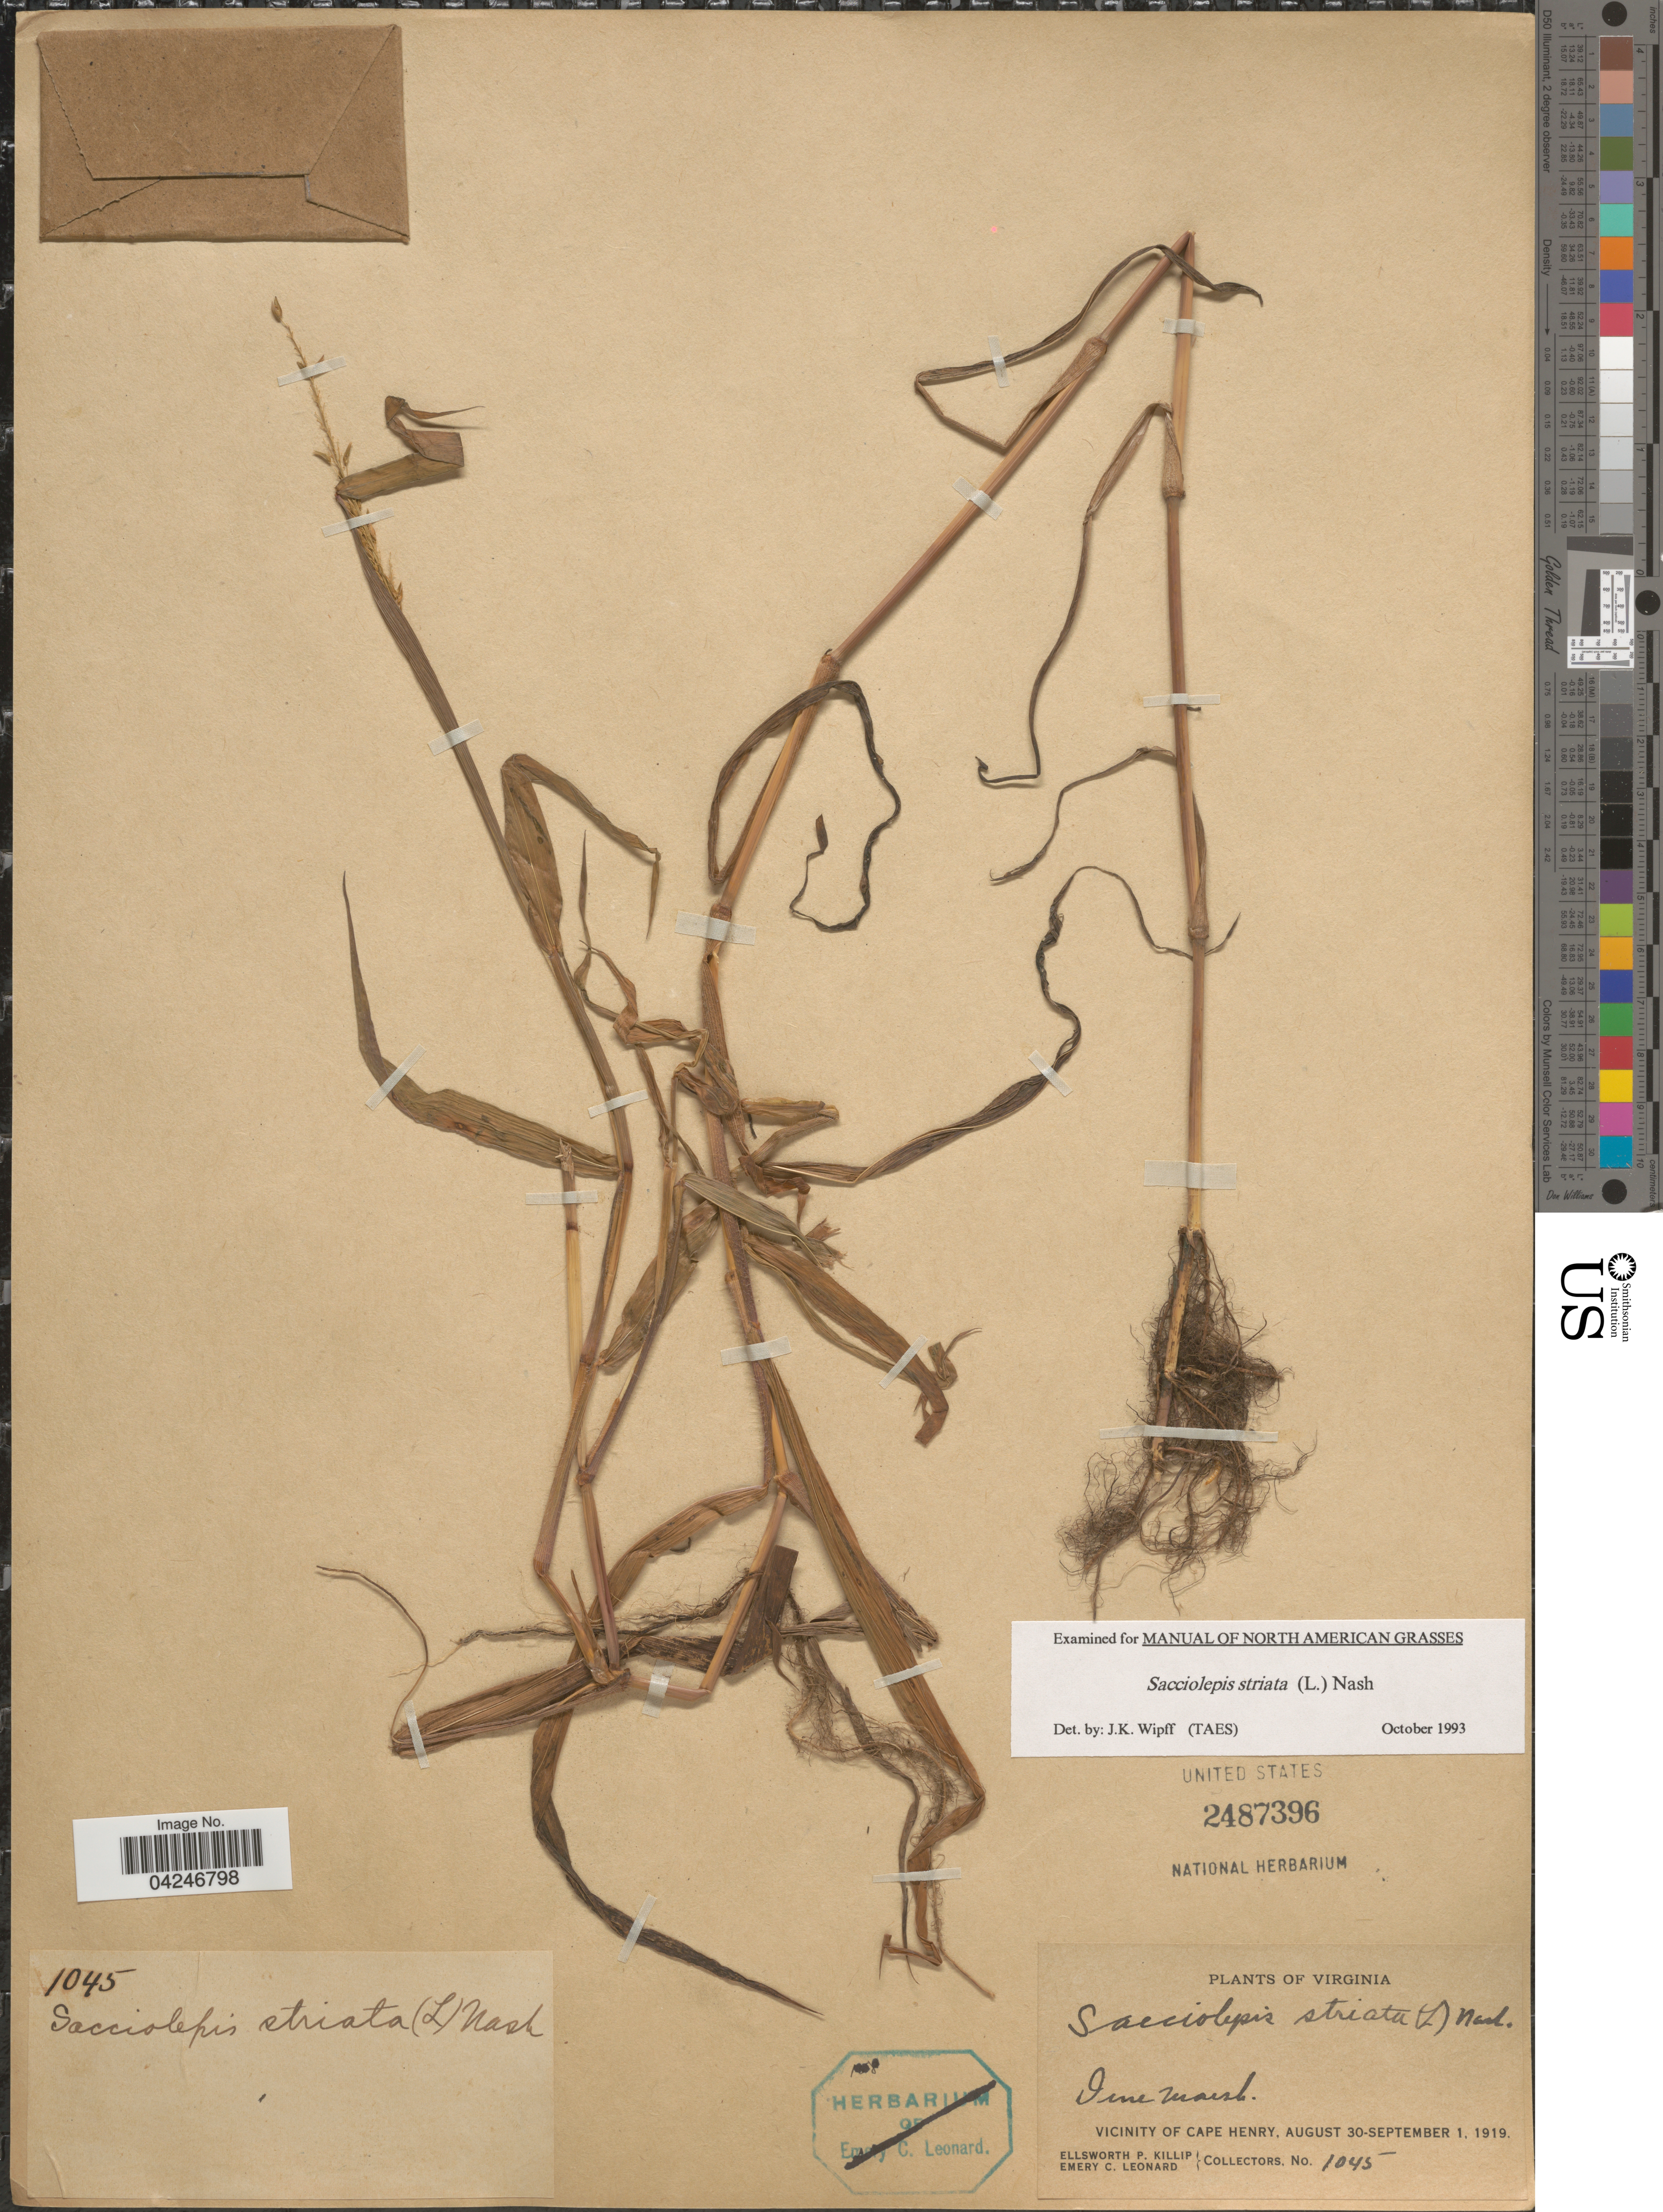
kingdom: Plantae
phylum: Tracheophyta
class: Liliopsida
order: Poales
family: Poaceae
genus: Sacciolepis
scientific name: Sacciolepis striata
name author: (L.) Nash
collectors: E. P. Killip & E. C. Leonard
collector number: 1045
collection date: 1919-08-30/1919-09-01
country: United States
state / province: Virginia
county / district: City of Virginia Beach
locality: Vicinity of Cape Henry.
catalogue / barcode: US 2487396